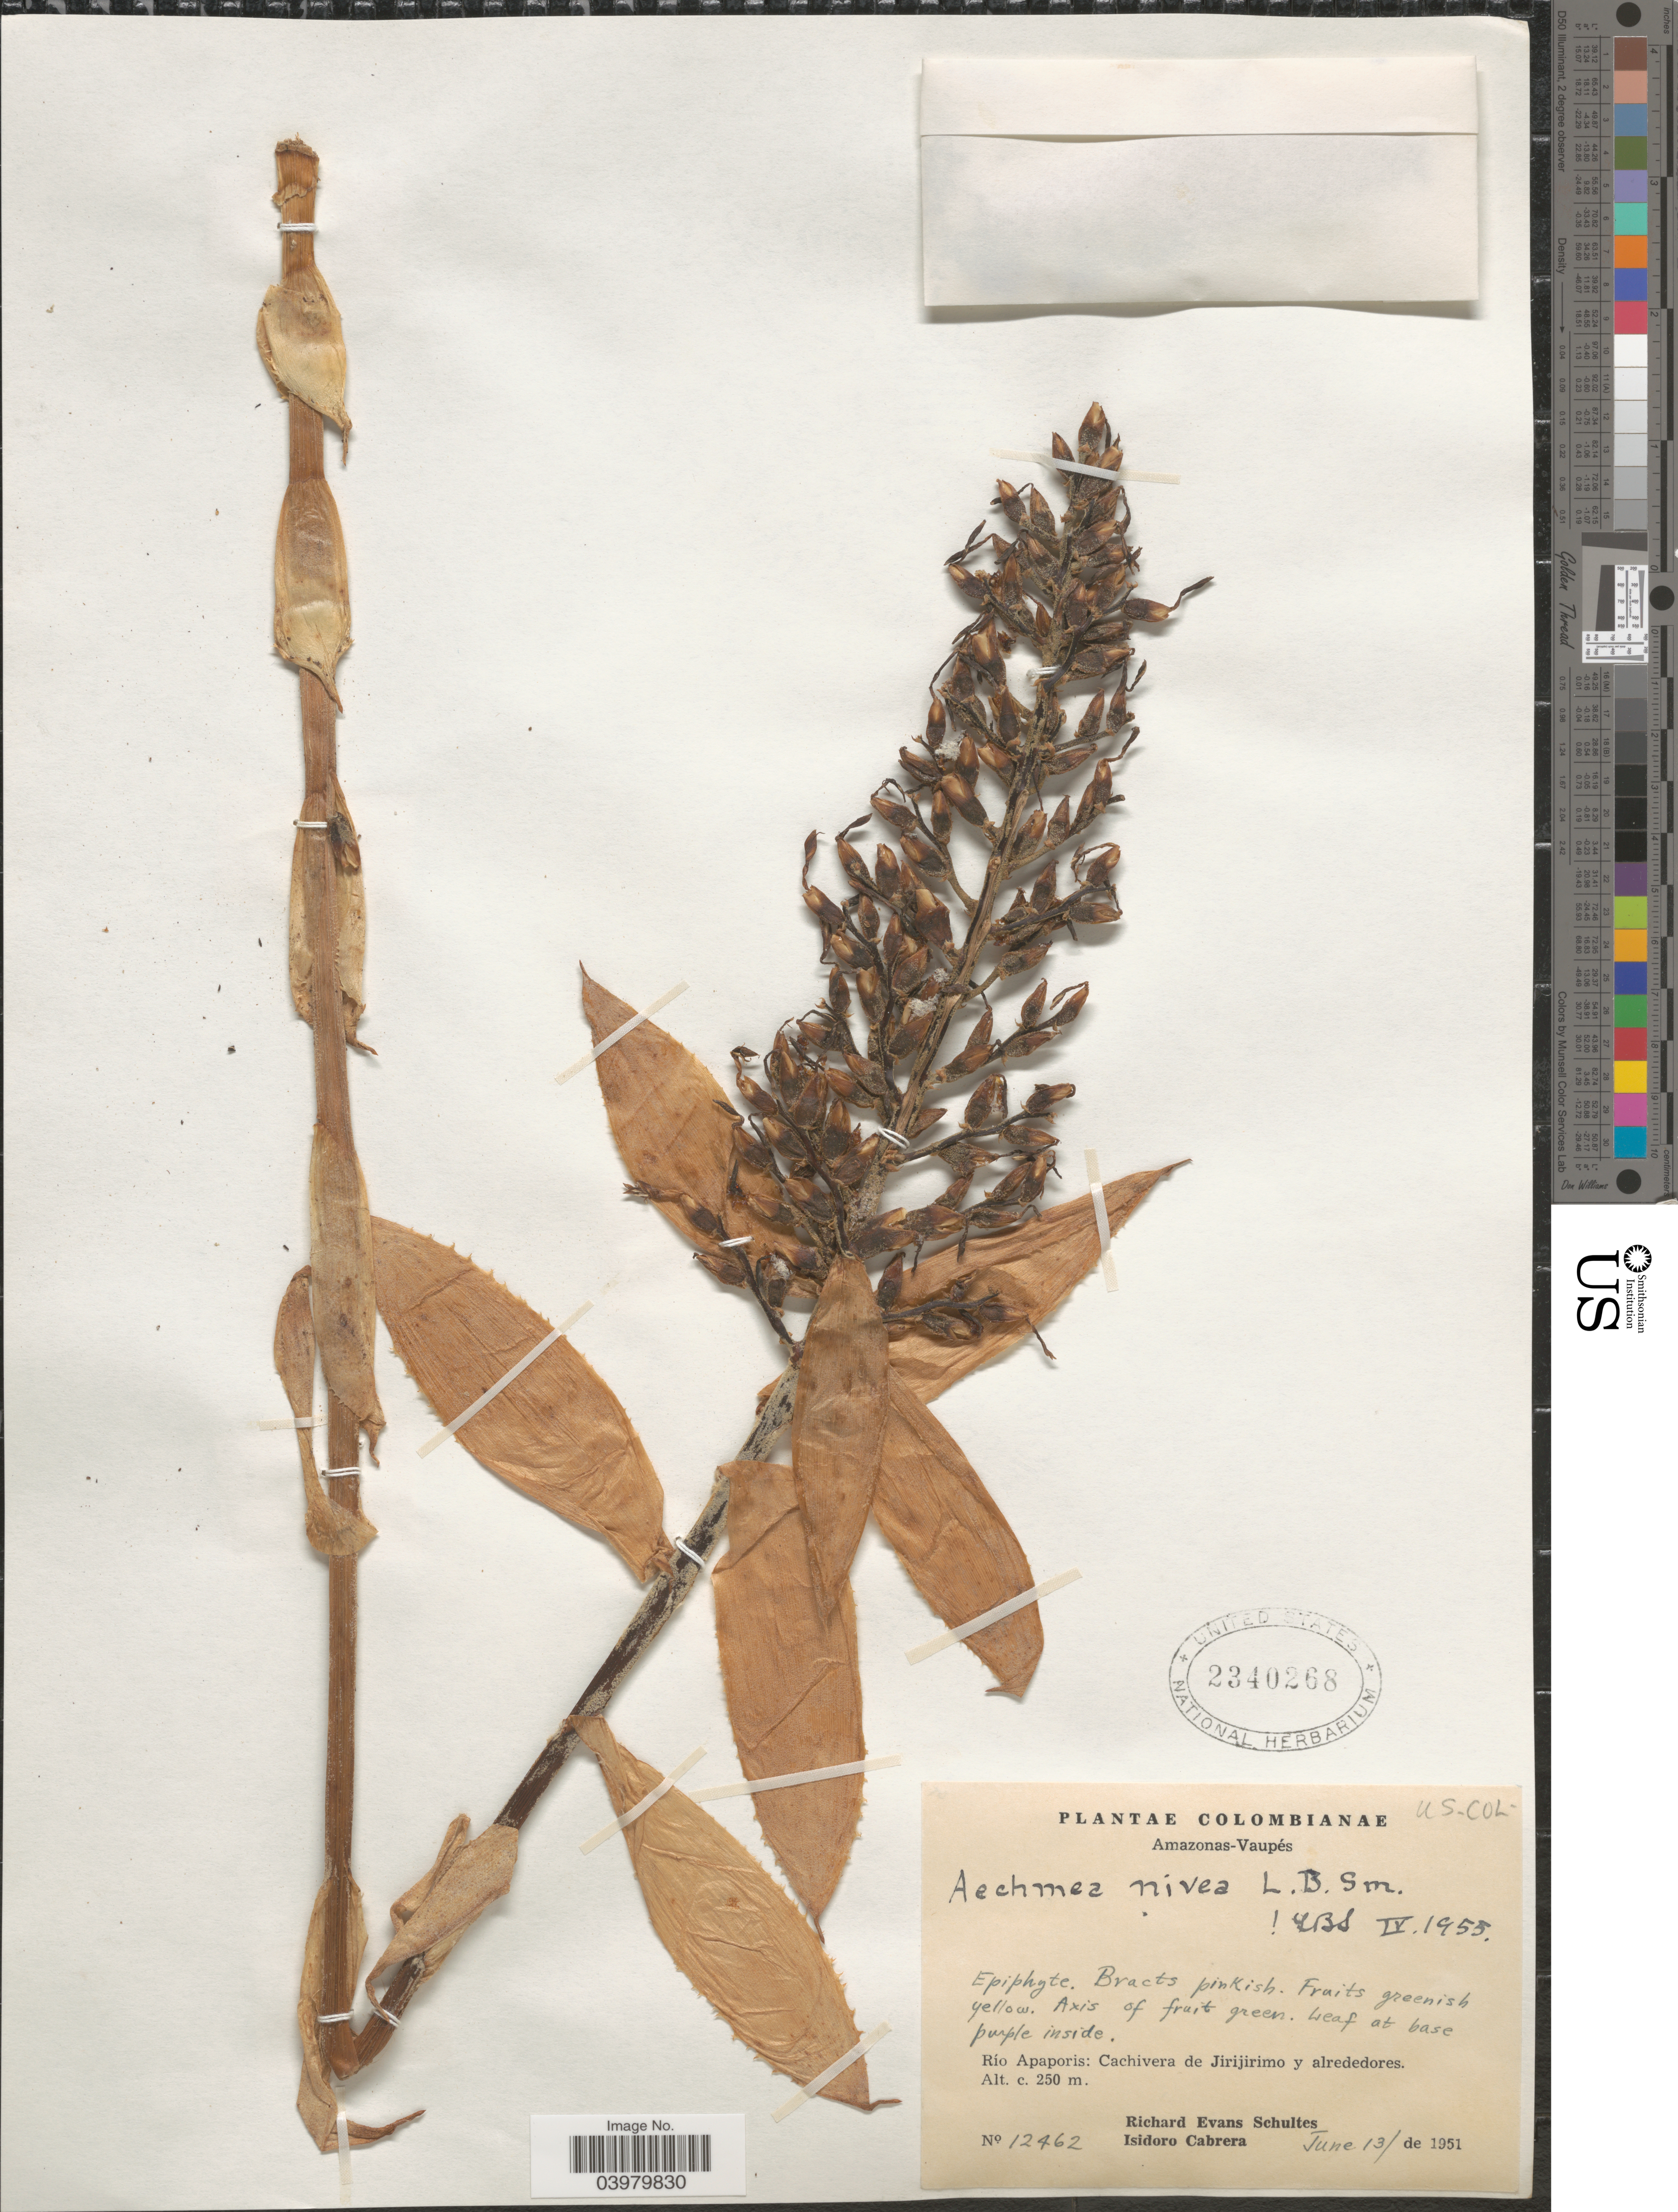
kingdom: Plantae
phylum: Tracheophyta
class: Liliopsida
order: Poales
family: Bromeliaceae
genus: Aechmea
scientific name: Aechmea nivea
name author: L.B. Sm.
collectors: R. E. Schultes & I. Cabrera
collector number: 12462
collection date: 1951-06-13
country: Colombia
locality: Amazonas-Vaupés. Río Apaporis: Cachivera de Jirijirimo y alrededores.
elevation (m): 250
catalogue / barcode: US 2340268